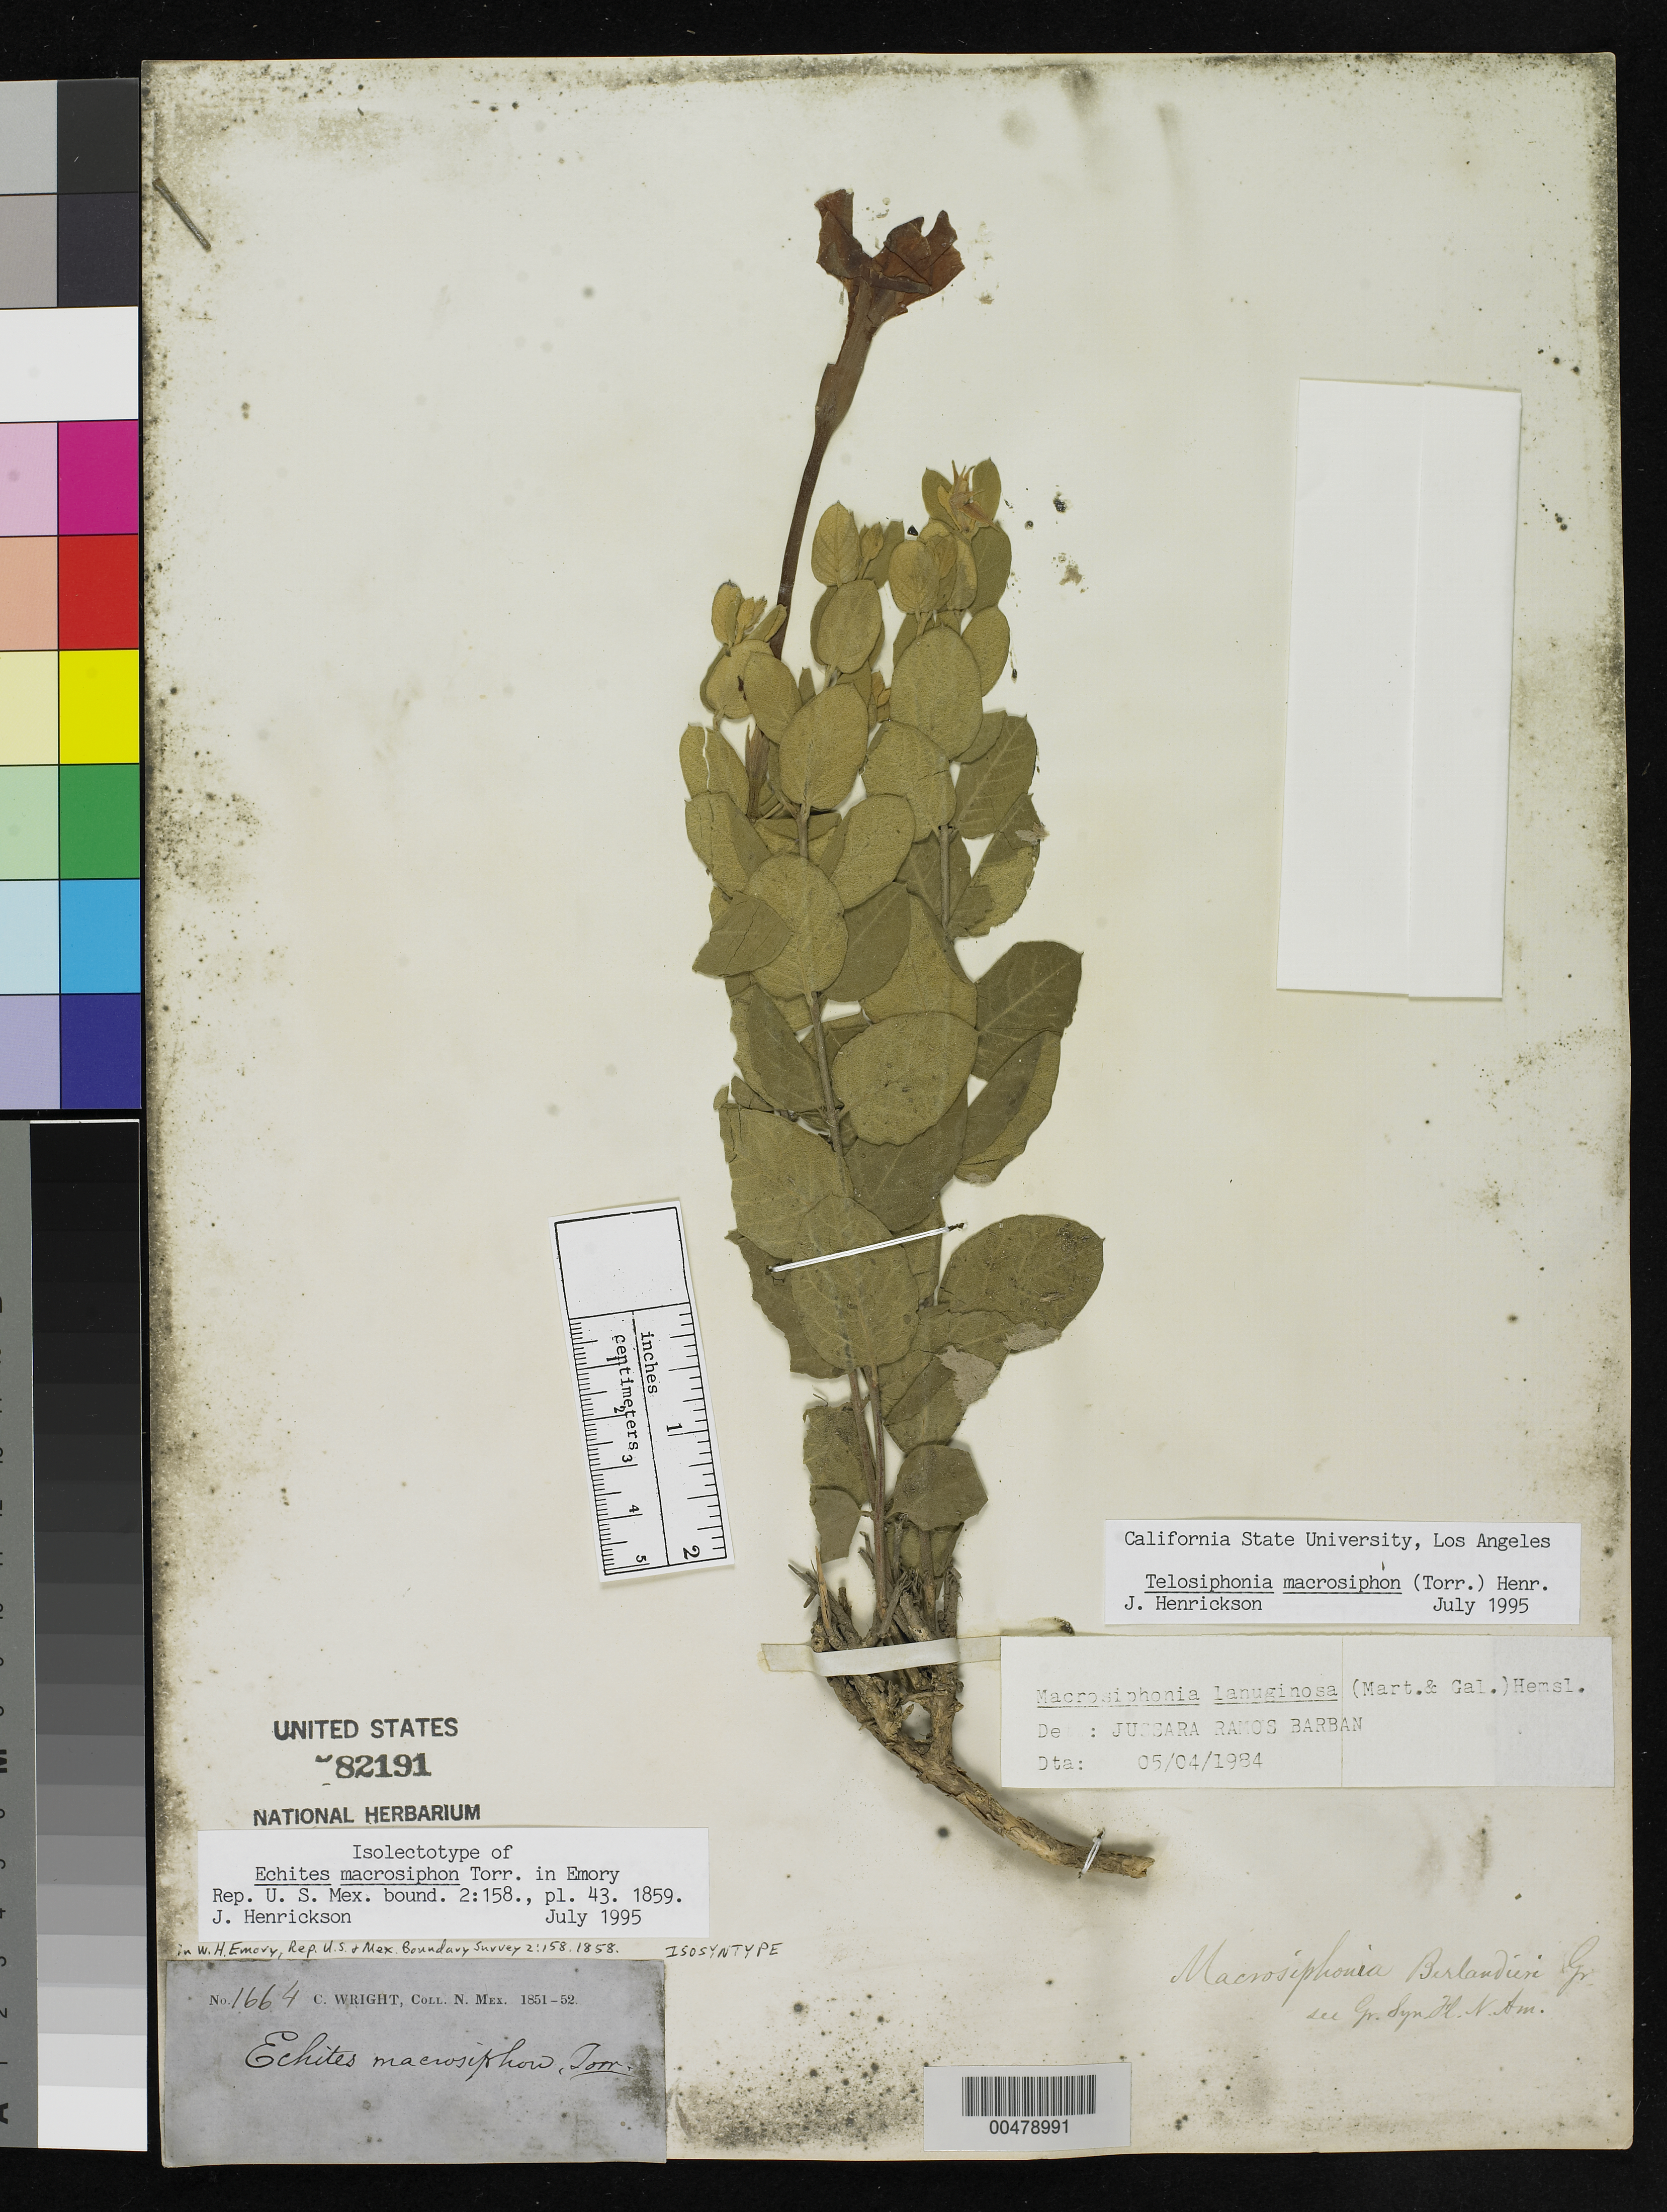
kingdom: Plantae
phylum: Tracheophyta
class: Magnoliopsida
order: Gentianales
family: Apocynaceae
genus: Echites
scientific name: Echites macrosiphon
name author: Torr. in Emory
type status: Isosyntype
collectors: C. Wright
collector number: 1664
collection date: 1851/1852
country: United States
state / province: New Mexico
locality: "N. Mex." [=northern Mexico or New Mexico? either way possibly referring to present-day Arizona or Texas]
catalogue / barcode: US 82191